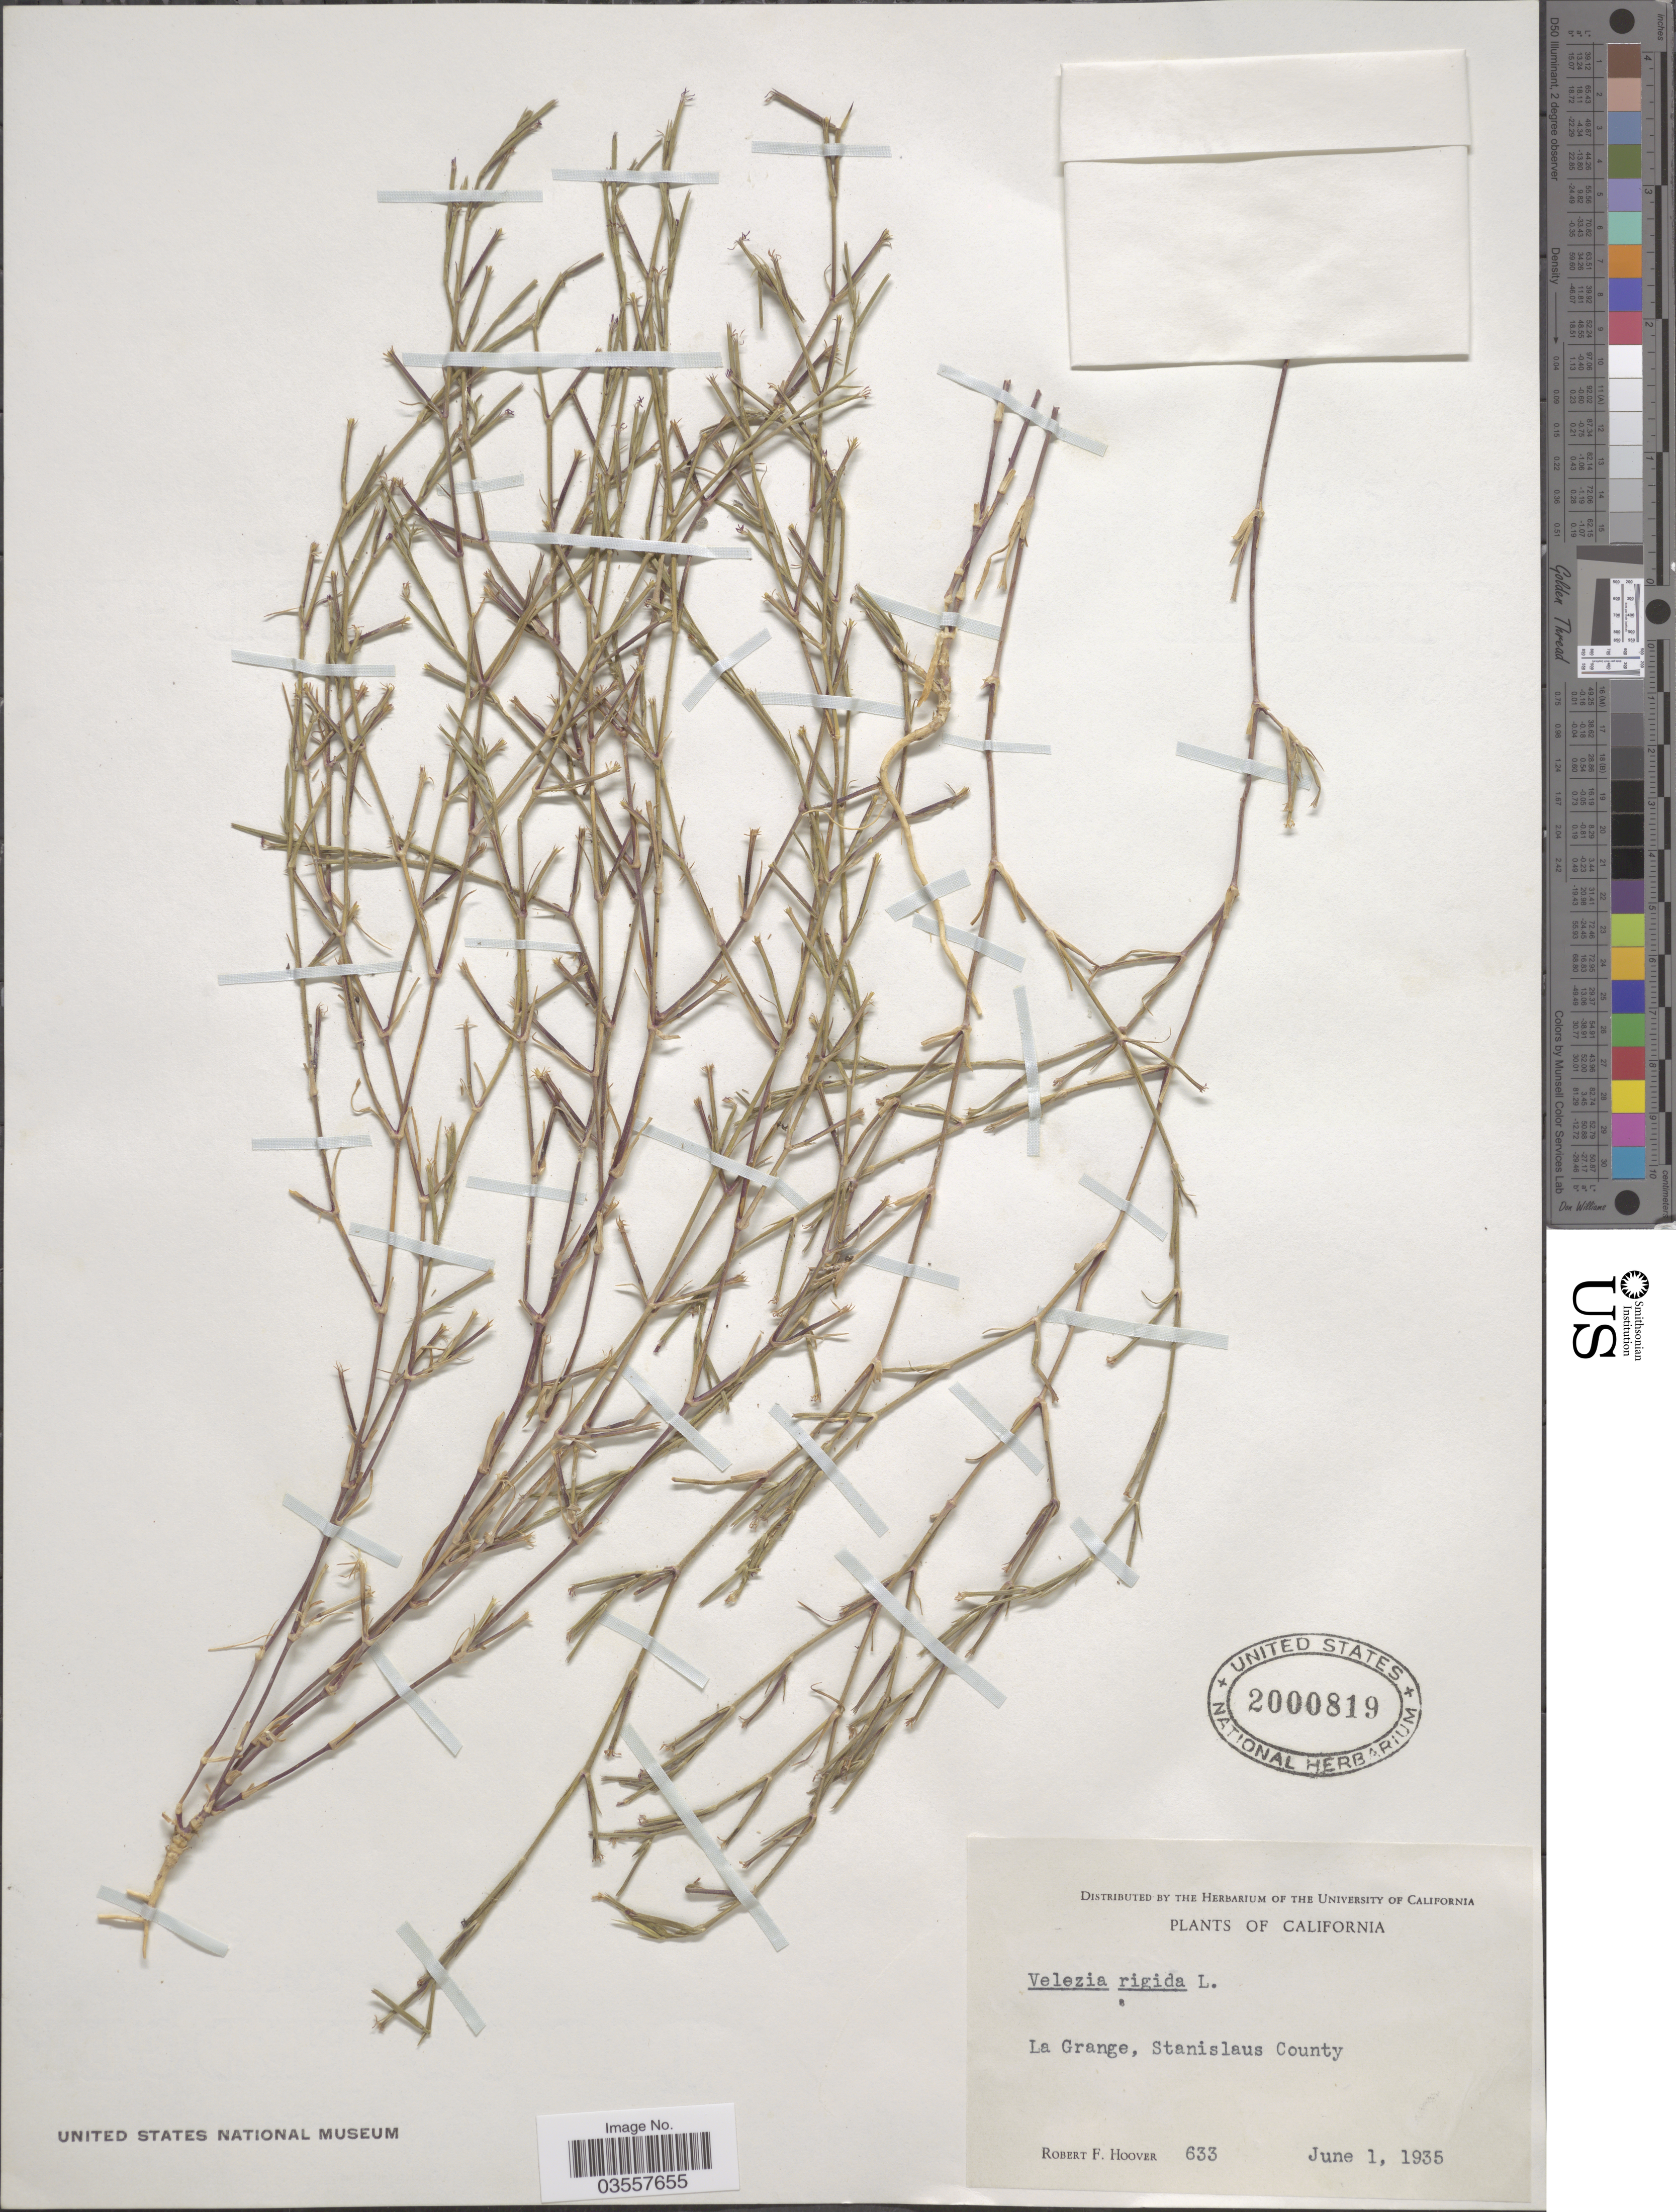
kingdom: Plantae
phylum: Tracheophyta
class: Magnoliopsida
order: Caryophyllales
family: Caryophyllaceae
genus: Dianthus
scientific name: Dianthus nudiflorus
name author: Griff.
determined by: Strong, Mark T., (BOT), Smithsonian Institution - National Museum of Natural History (UNITED STATES)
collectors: R. F. Hoover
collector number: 633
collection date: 1935-06-01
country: United States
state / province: California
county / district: Stanislaus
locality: La Grange, Stanislaus County.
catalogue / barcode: US 2000819